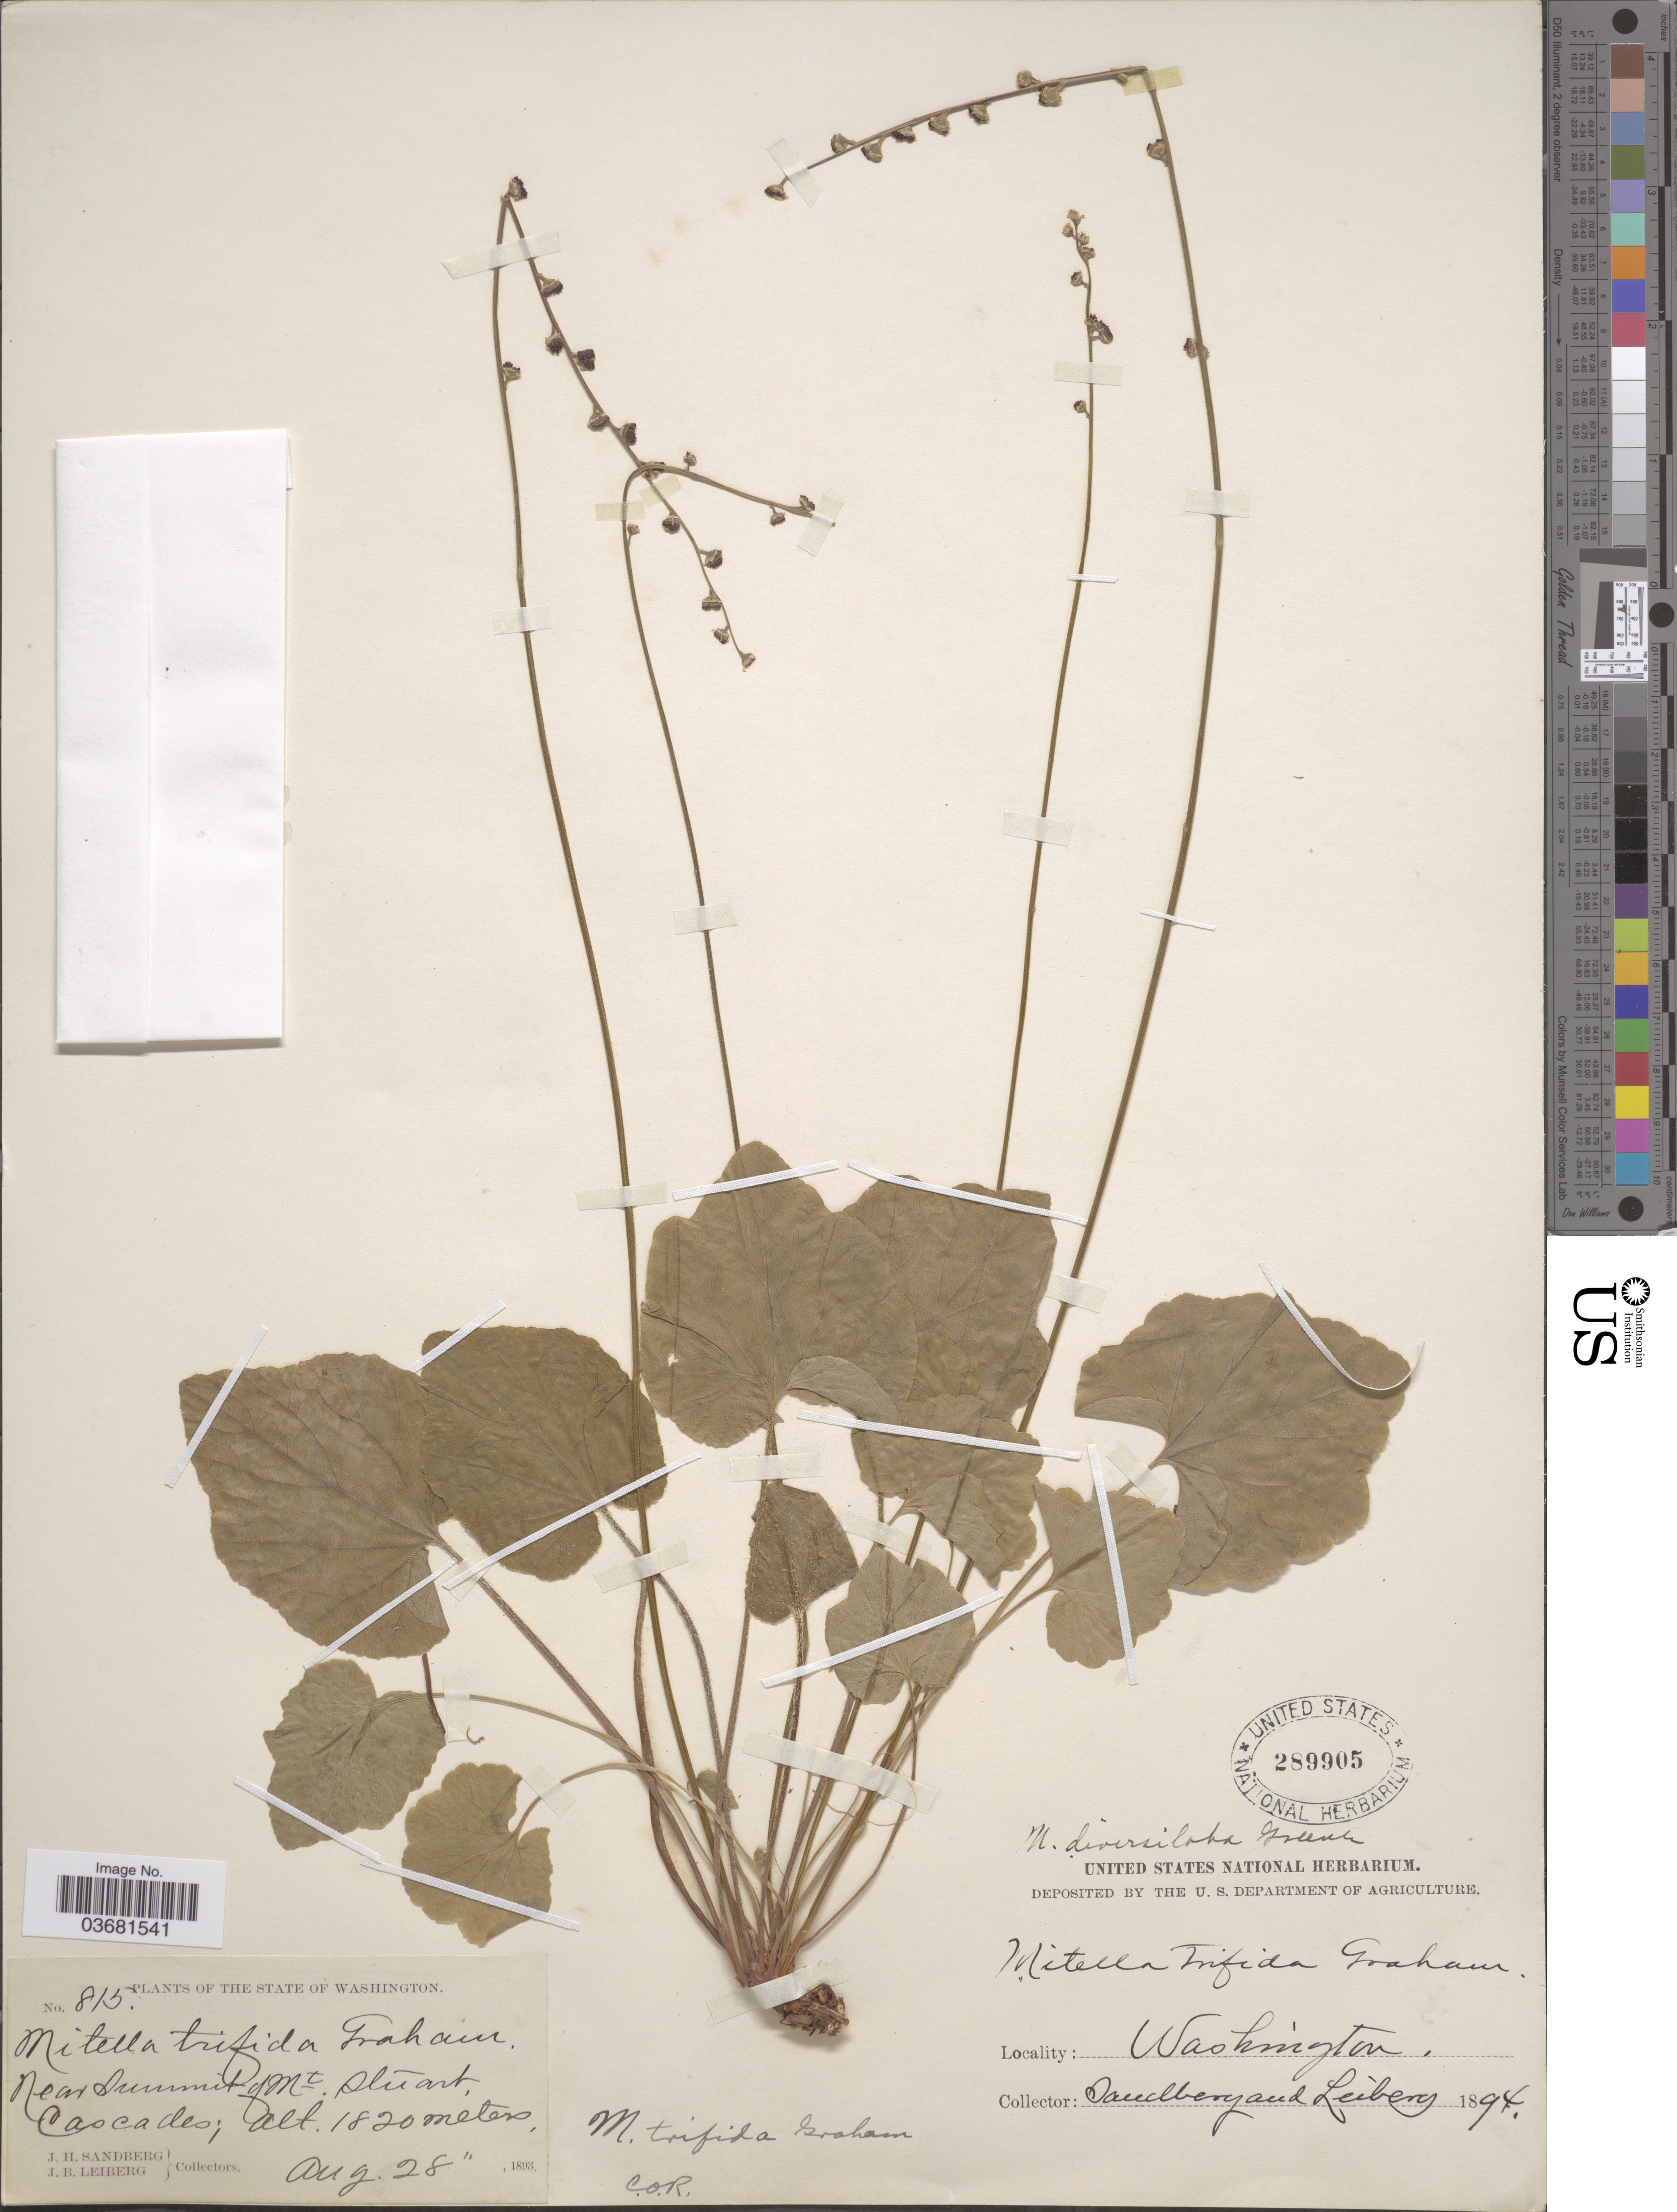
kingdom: Plantae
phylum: Tracheophyta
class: Magnoliopsida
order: Saxifragales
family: Saxifragaceae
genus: Mitella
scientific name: Mitella trifida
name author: Graham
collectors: J. H. Sandberg & J. B. Leiberg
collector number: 815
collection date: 1894-08-28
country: United States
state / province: Washington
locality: Near summit of Mt. Stuart, Cascades.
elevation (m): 1820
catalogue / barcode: US 289905